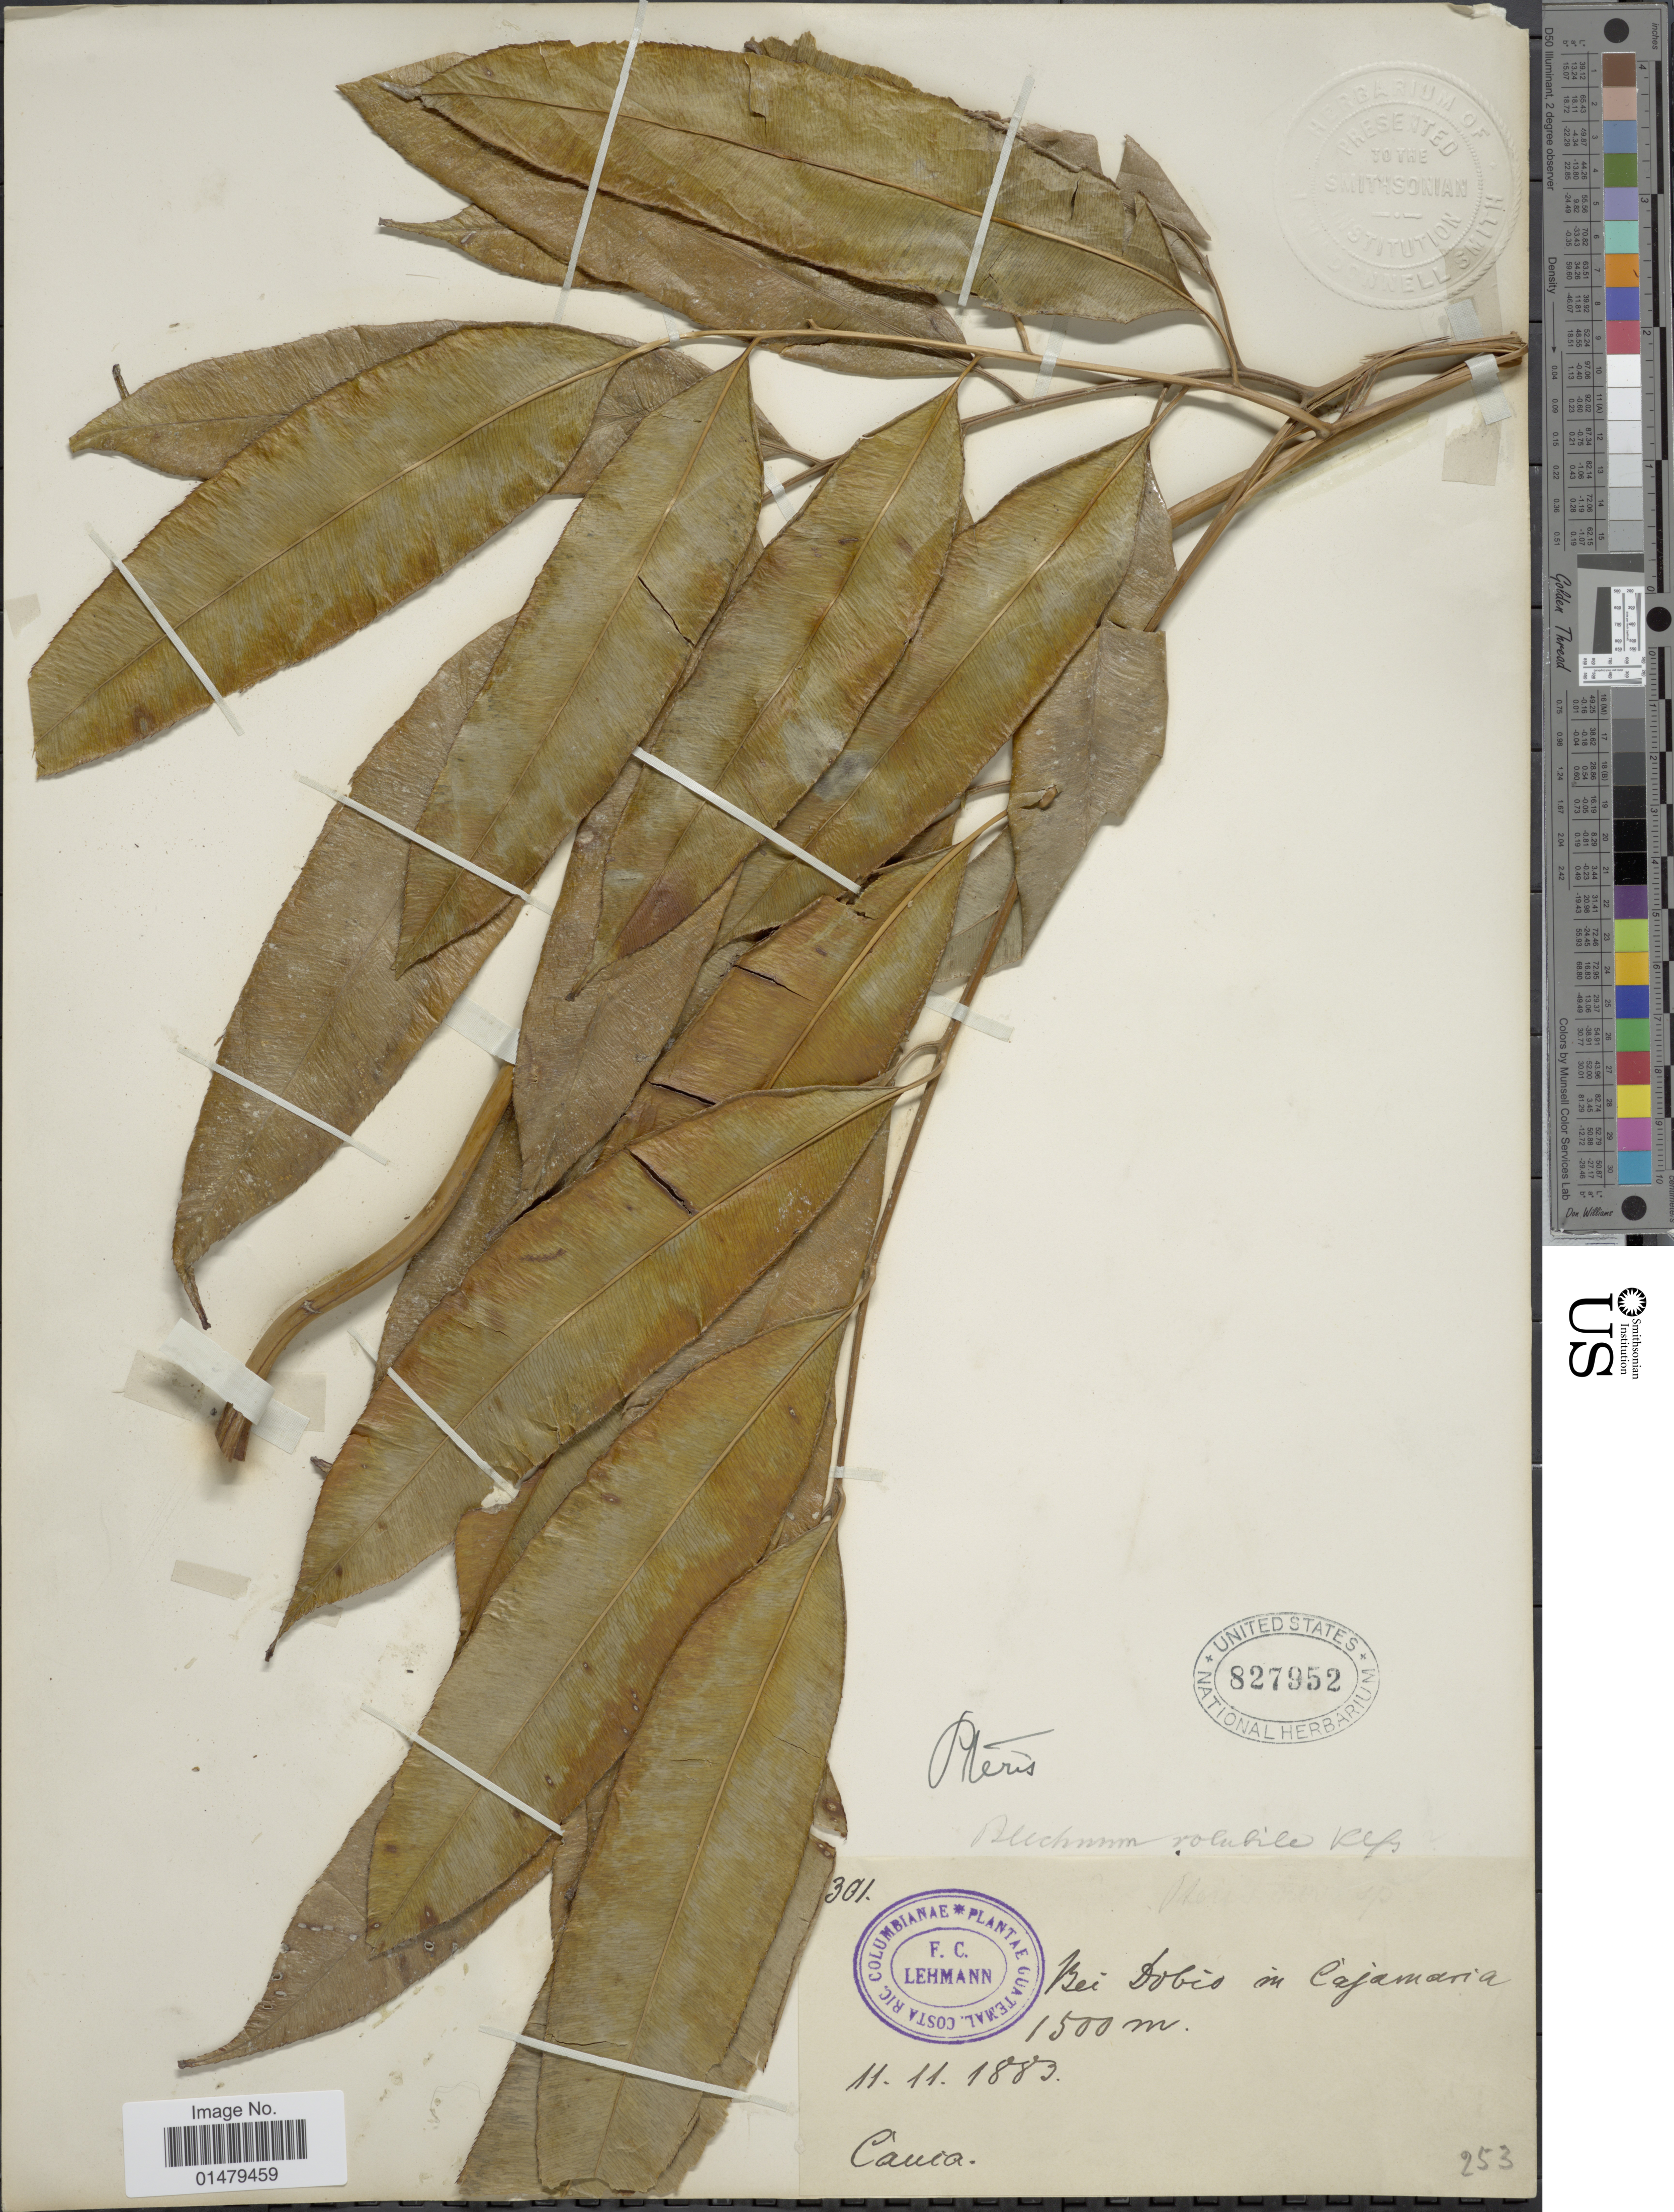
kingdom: Plantae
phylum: Tracheophyta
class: Polypodiopsida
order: Polypodiales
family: Pteridaceae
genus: Pteris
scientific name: Pteris haenkeana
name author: C. Presl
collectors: C. Lehmann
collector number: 301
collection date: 1883-11-11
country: Colombia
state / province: Cauca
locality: Bei dobis in Cajamarca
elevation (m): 1500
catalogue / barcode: US 827952